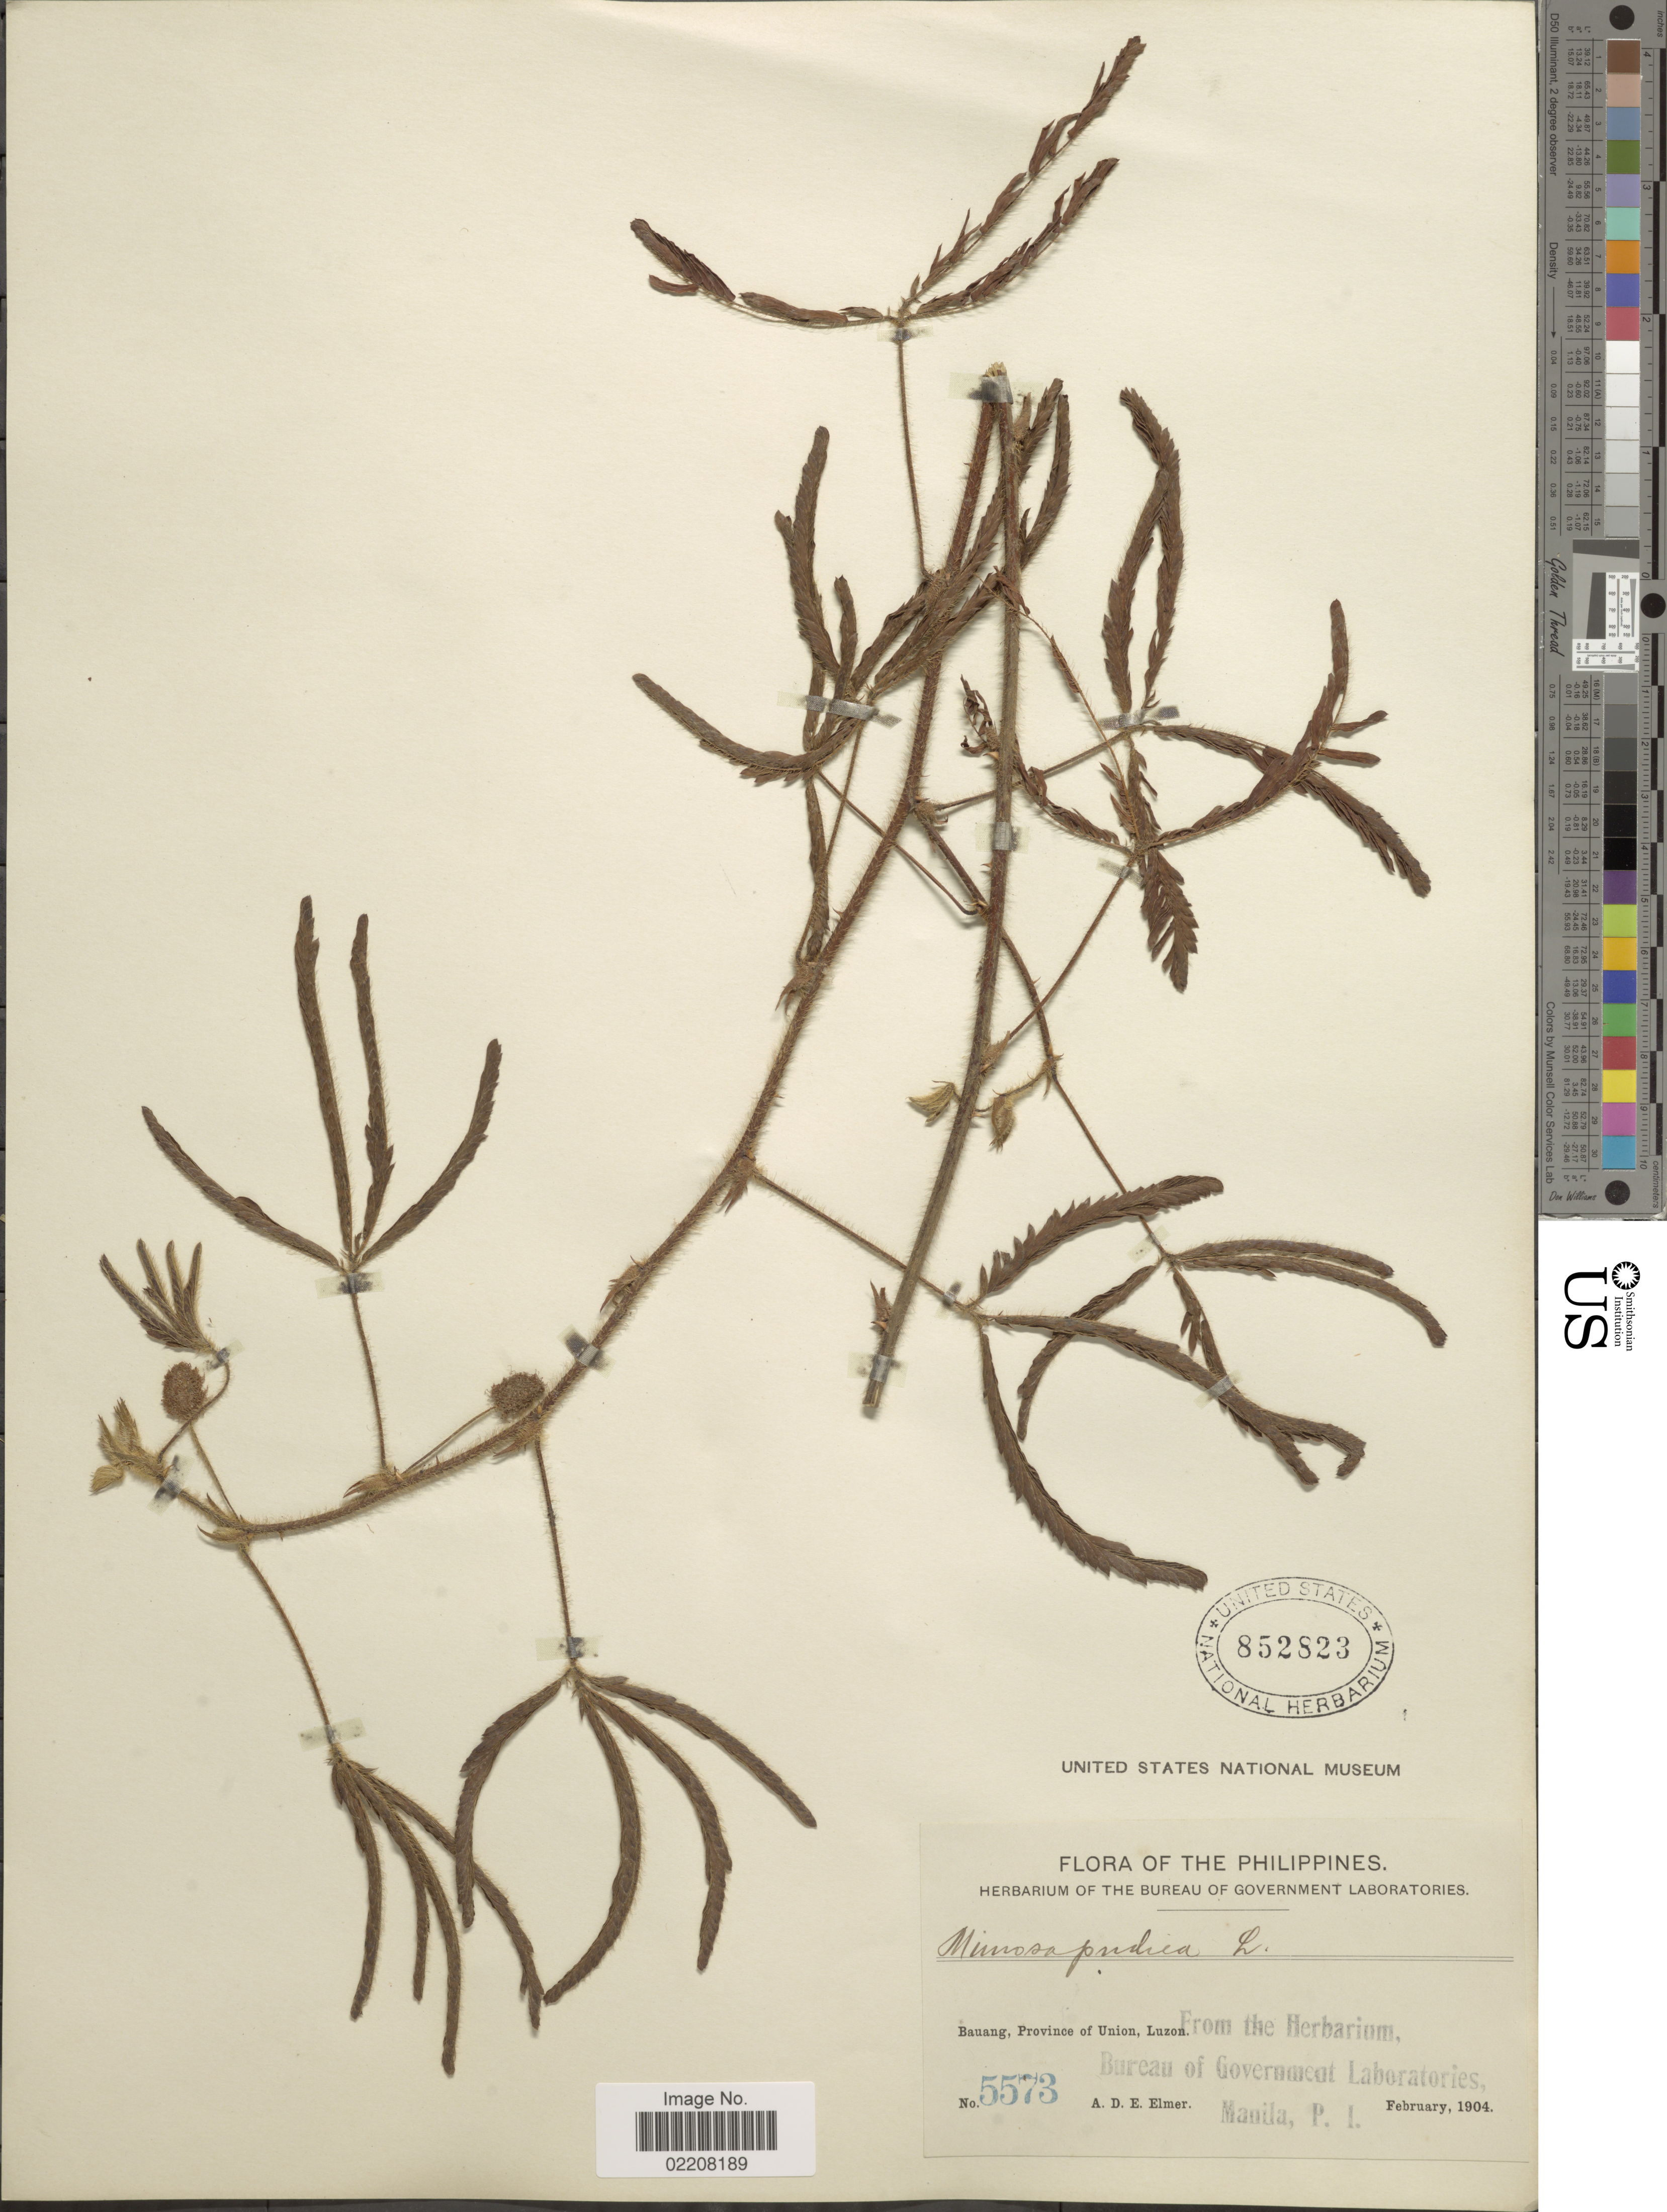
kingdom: Plantae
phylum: Tracheophyta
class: Magnoliopsida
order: Fabales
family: Fabaceae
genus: Mimosa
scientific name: Mimosa sp.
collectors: A. D. E. Elmer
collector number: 5573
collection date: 1904-02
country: Philippines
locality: Bauang, Province of Union, Luzon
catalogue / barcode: US 852823